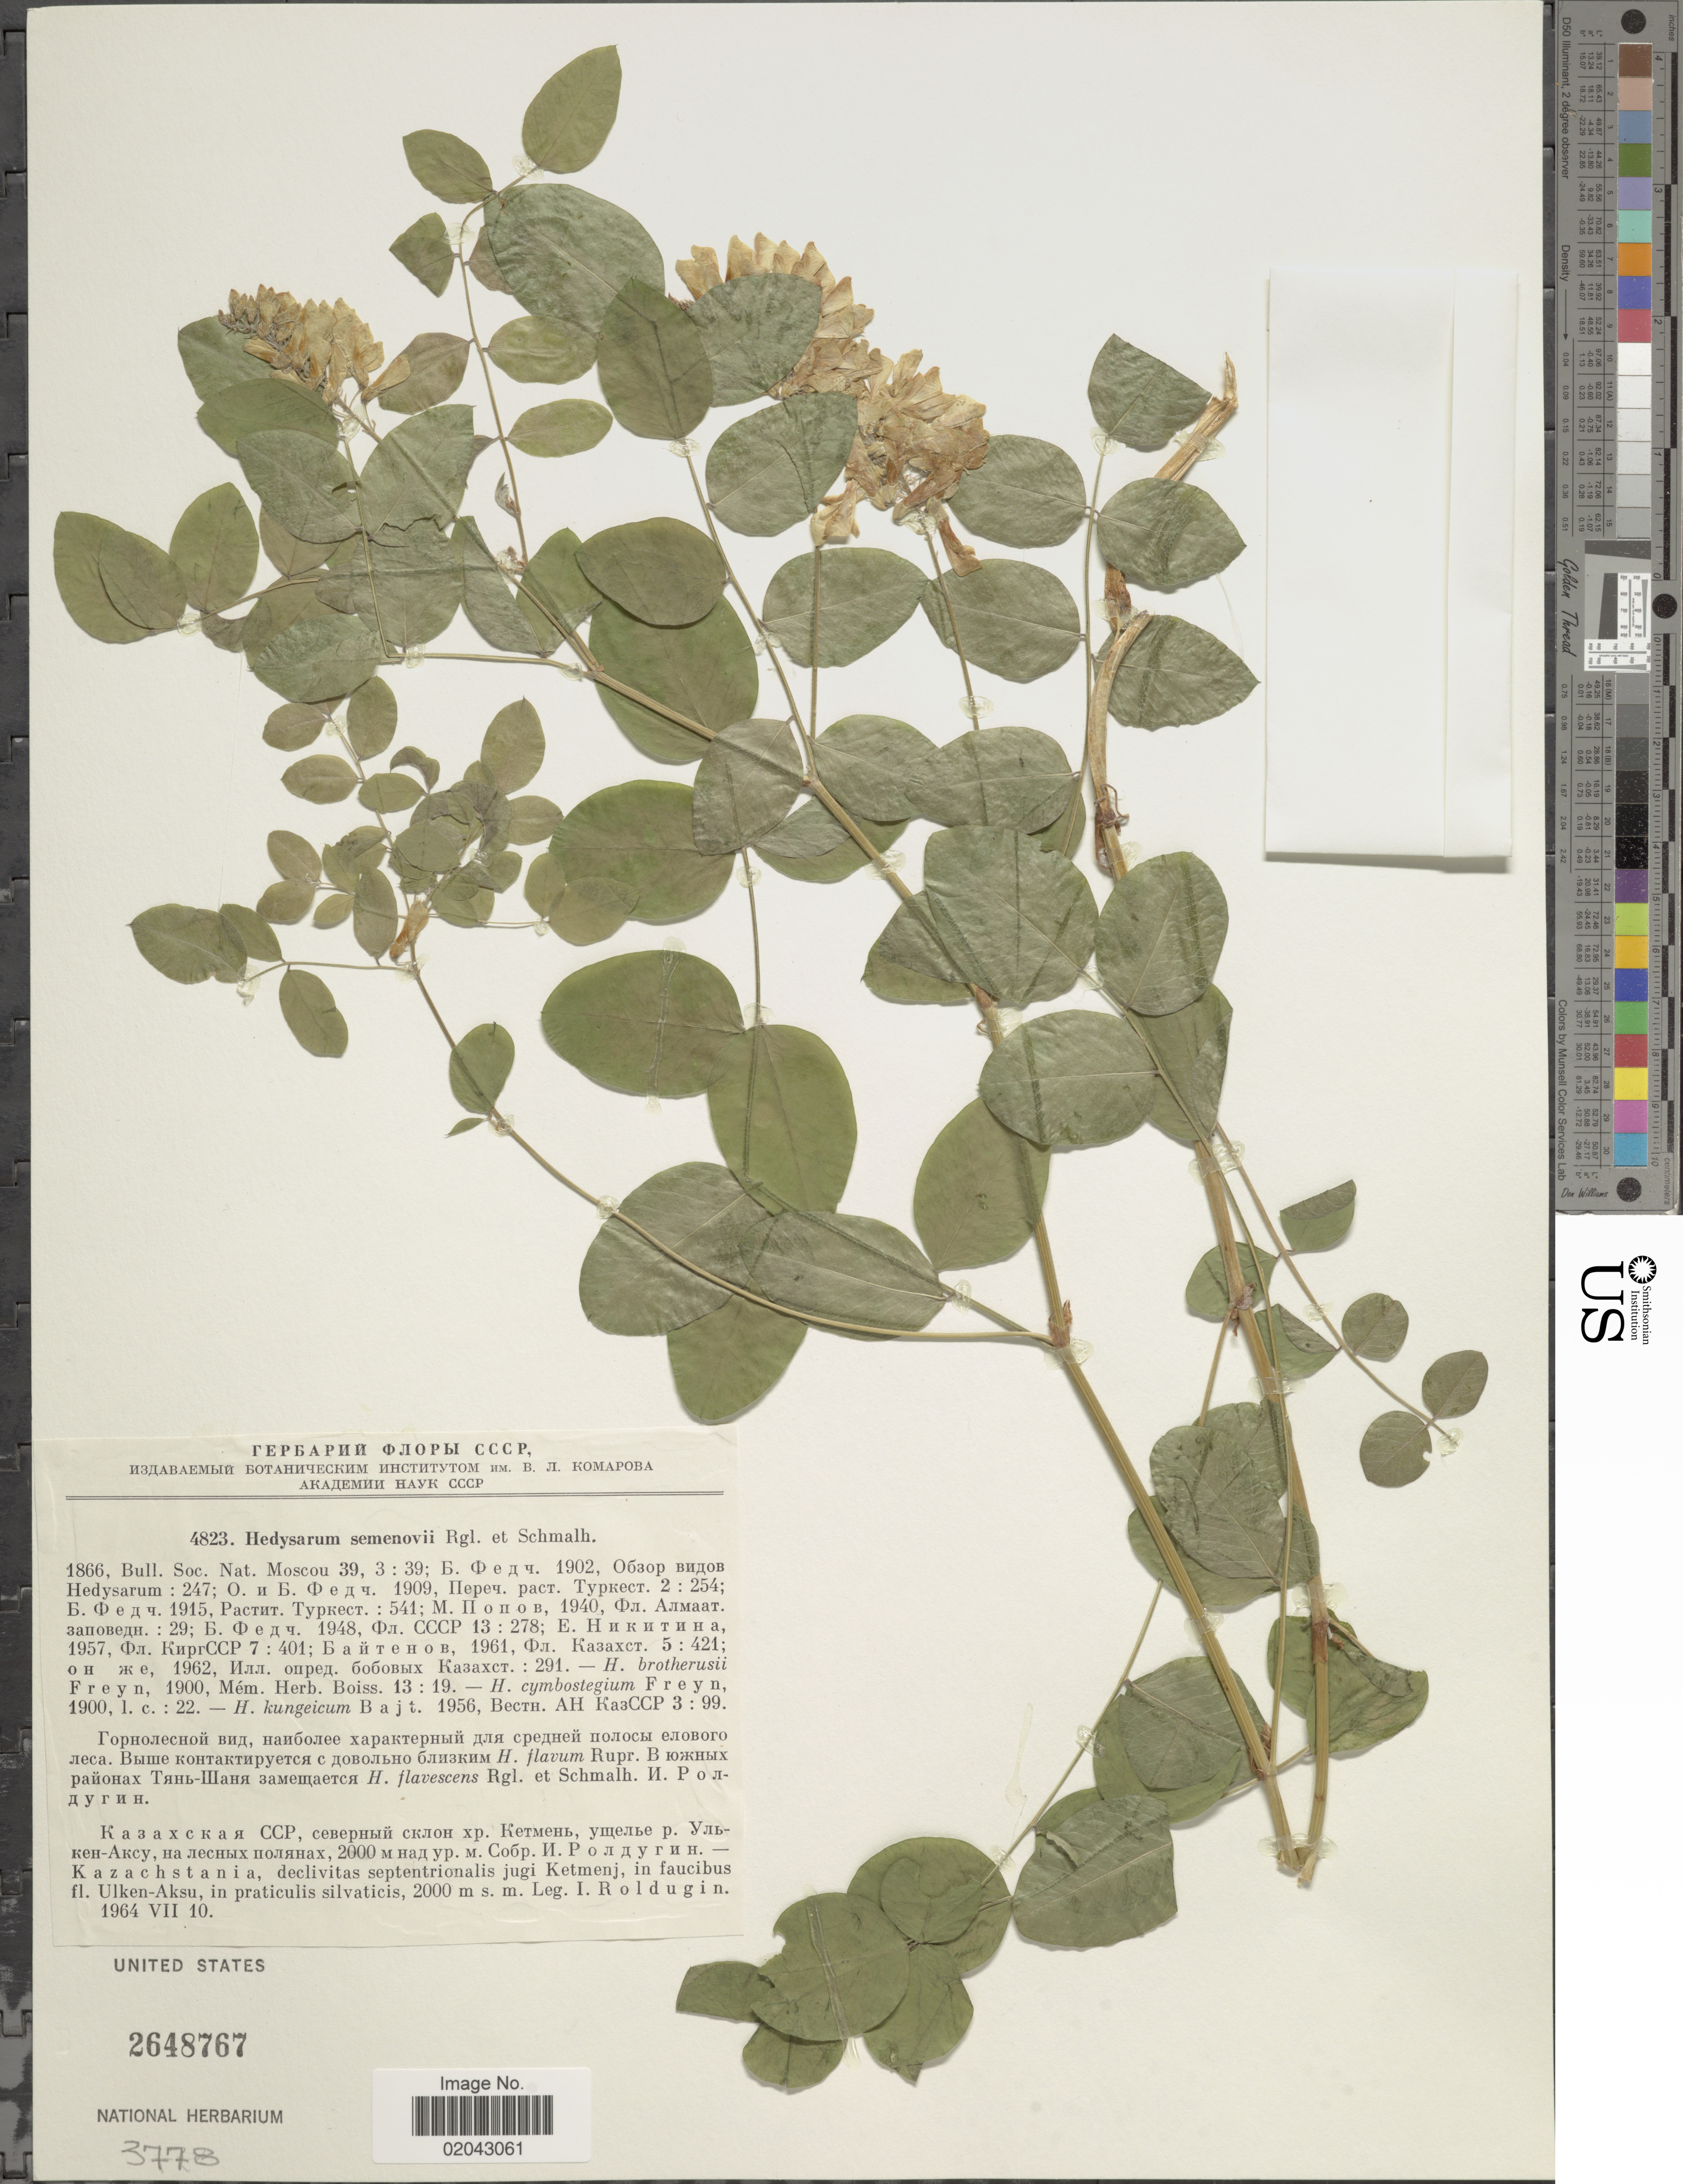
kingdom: Plantae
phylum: Tracheophyta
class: Magnoliopsida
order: Fabales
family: Fabaceae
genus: Hedysarum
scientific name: Hedysarum semenovii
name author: Regel & Herder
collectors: I. Roldugin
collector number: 4823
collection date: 1964-07-10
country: Kazakhstan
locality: Kazachstania, declivitas septentrionalis jugi Ketmenj, in faucibus fl. Ulken-Aksu, in praticulis silvaticis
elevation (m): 2000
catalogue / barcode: US 2648767